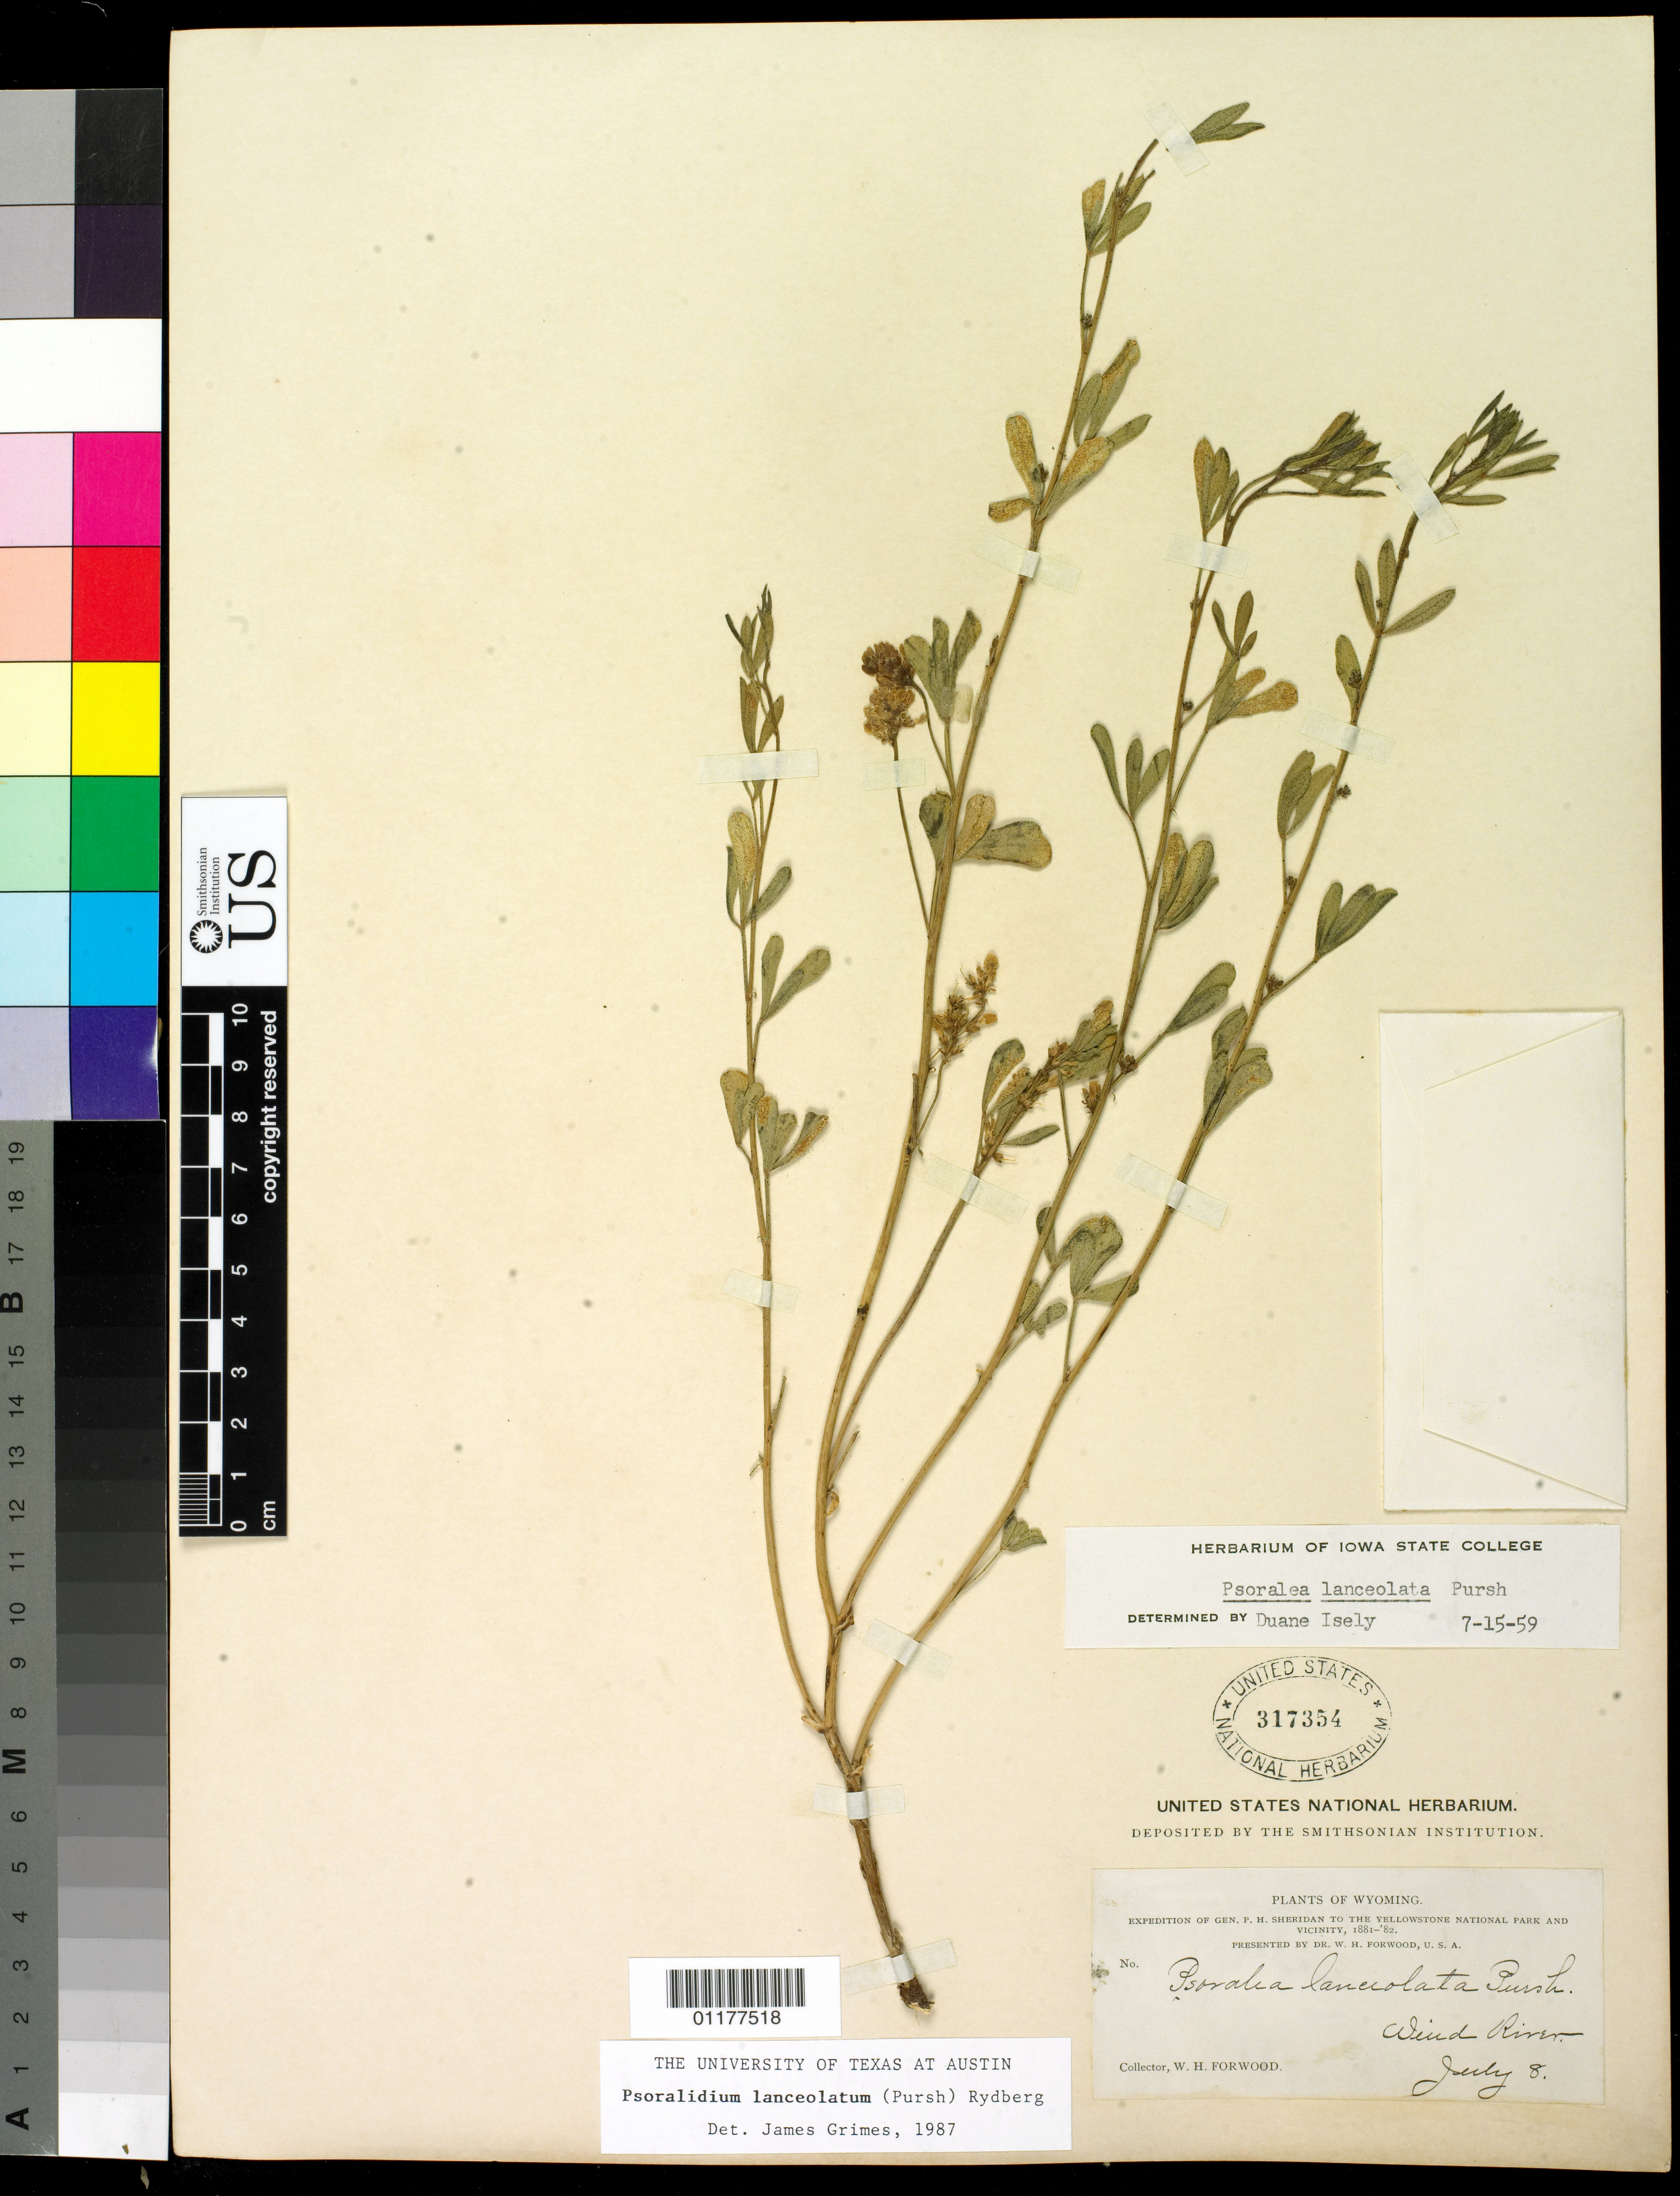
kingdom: Plantae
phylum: Tracheophyta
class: Magnoliopsida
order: Fabales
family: Fabaceae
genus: Ladeania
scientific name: Ladeania lanceolata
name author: (Pursh) A.N. Egan & Reveal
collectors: W. Forwood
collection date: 1881-07-08/1882-07-08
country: United States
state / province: Wyoming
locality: Wind River.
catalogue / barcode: US 317354